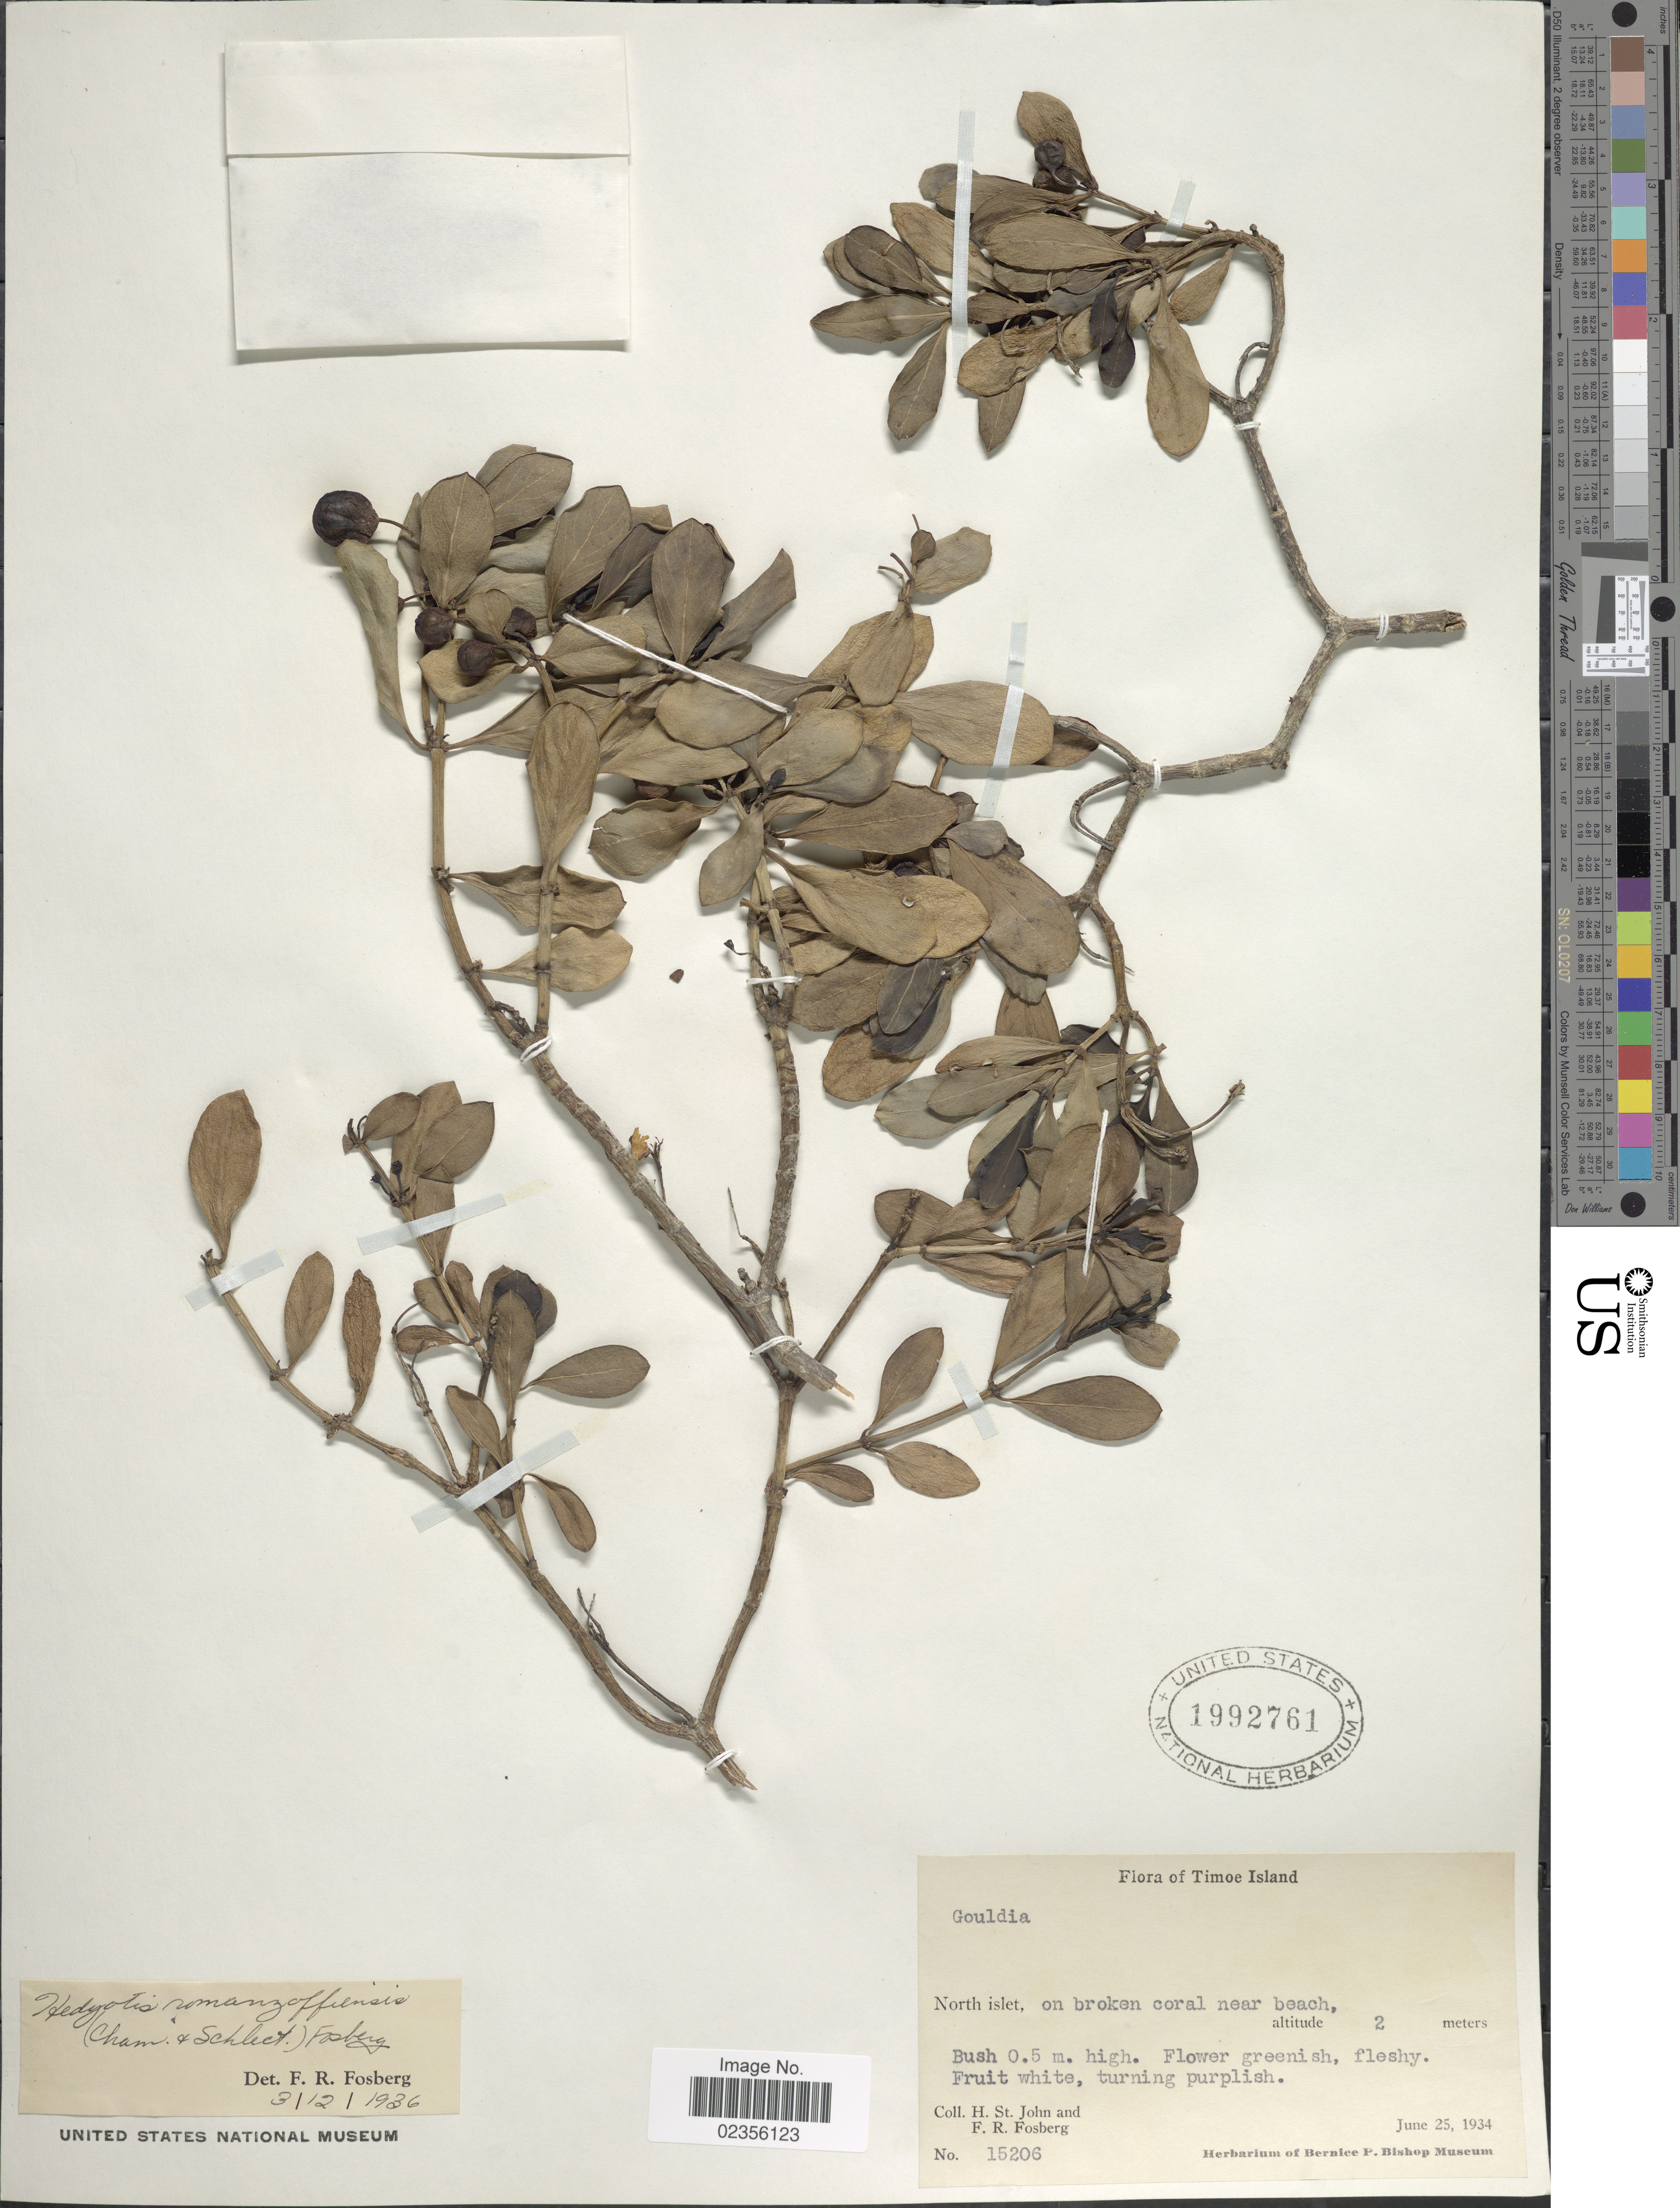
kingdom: Plantae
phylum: Tracheophyta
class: Magnoliopsida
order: Gentianales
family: Rubiaceae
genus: Kadua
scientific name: Kadua romanzoffiensis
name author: Cham. & Schltdl.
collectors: H. St. John & F. R. Fosberg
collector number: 15206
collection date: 1934-06-25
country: French Polynesia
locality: Timoe Island. North islet, on broken coral near beach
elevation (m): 2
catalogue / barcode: US 1992761